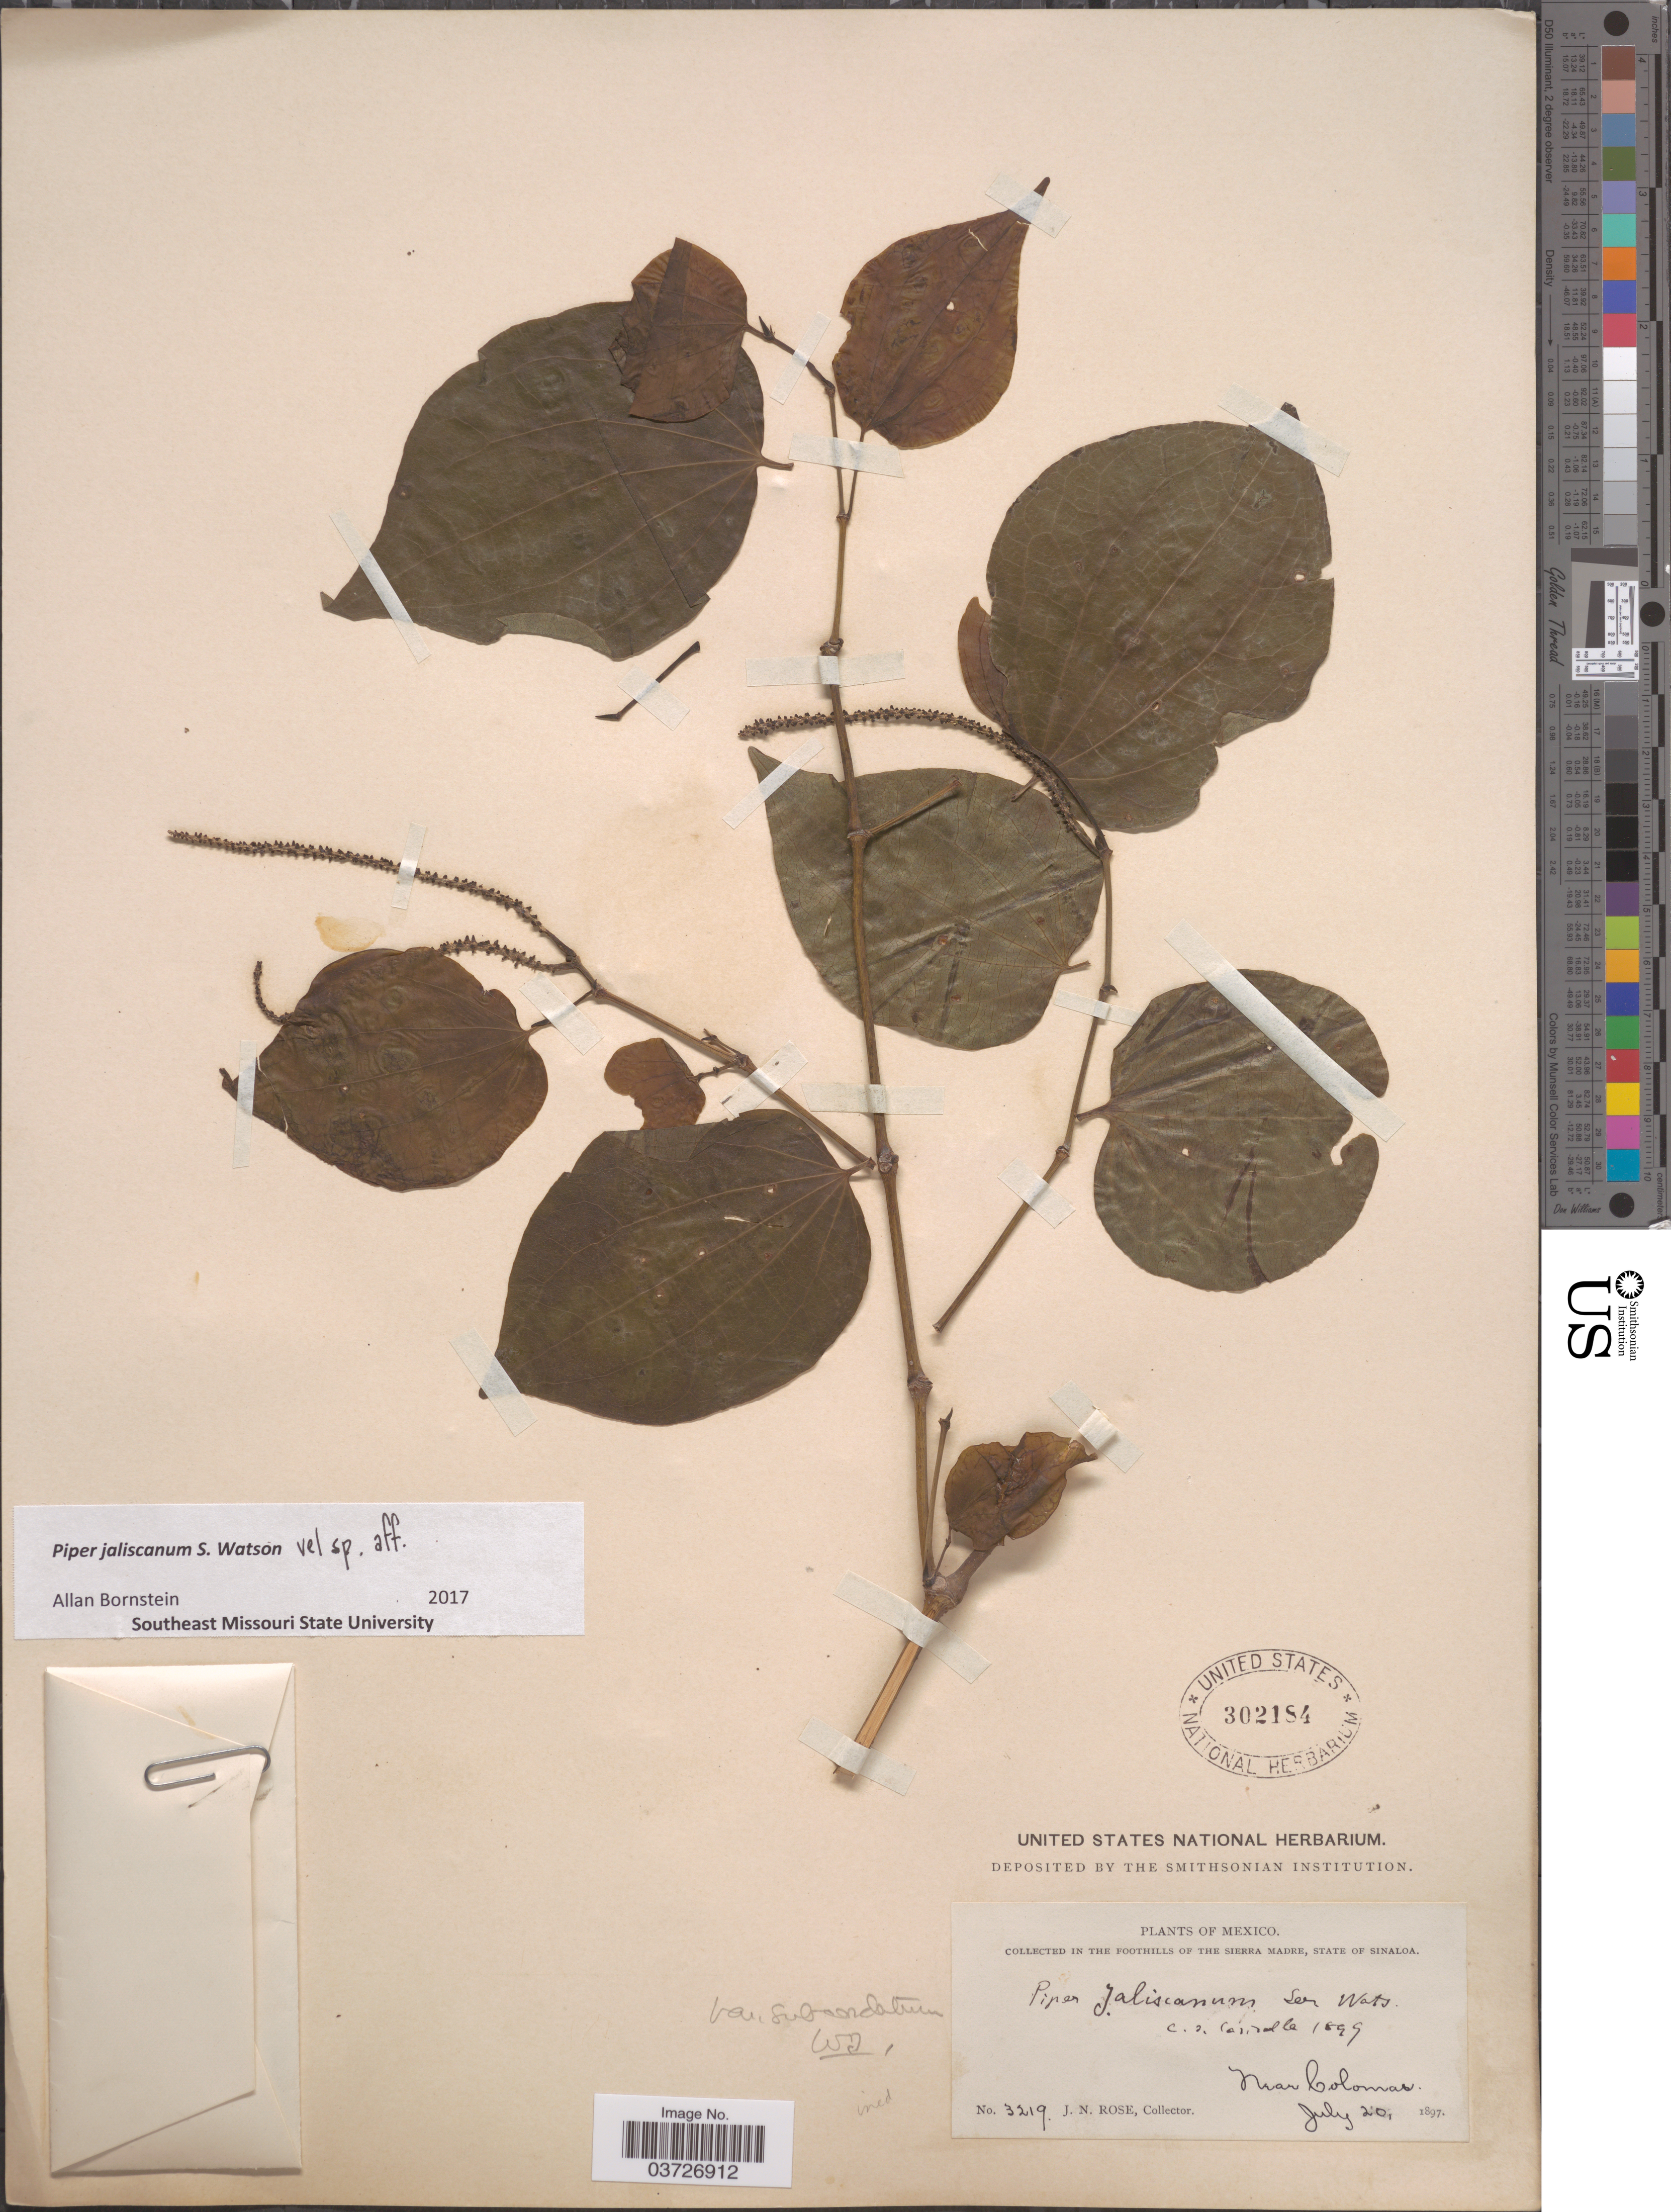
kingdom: Plantae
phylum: Tracheophyta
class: Magnoliopsida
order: Piperales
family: Piperaceae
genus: Piper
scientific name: Piper jaliscanum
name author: S. Watson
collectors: J. N. Rose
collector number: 3219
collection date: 1897-07-20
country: Mexico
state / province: Sinaloa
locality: In the foothills of the Sierra Madre. Near Colomas.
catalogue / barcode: US 301284